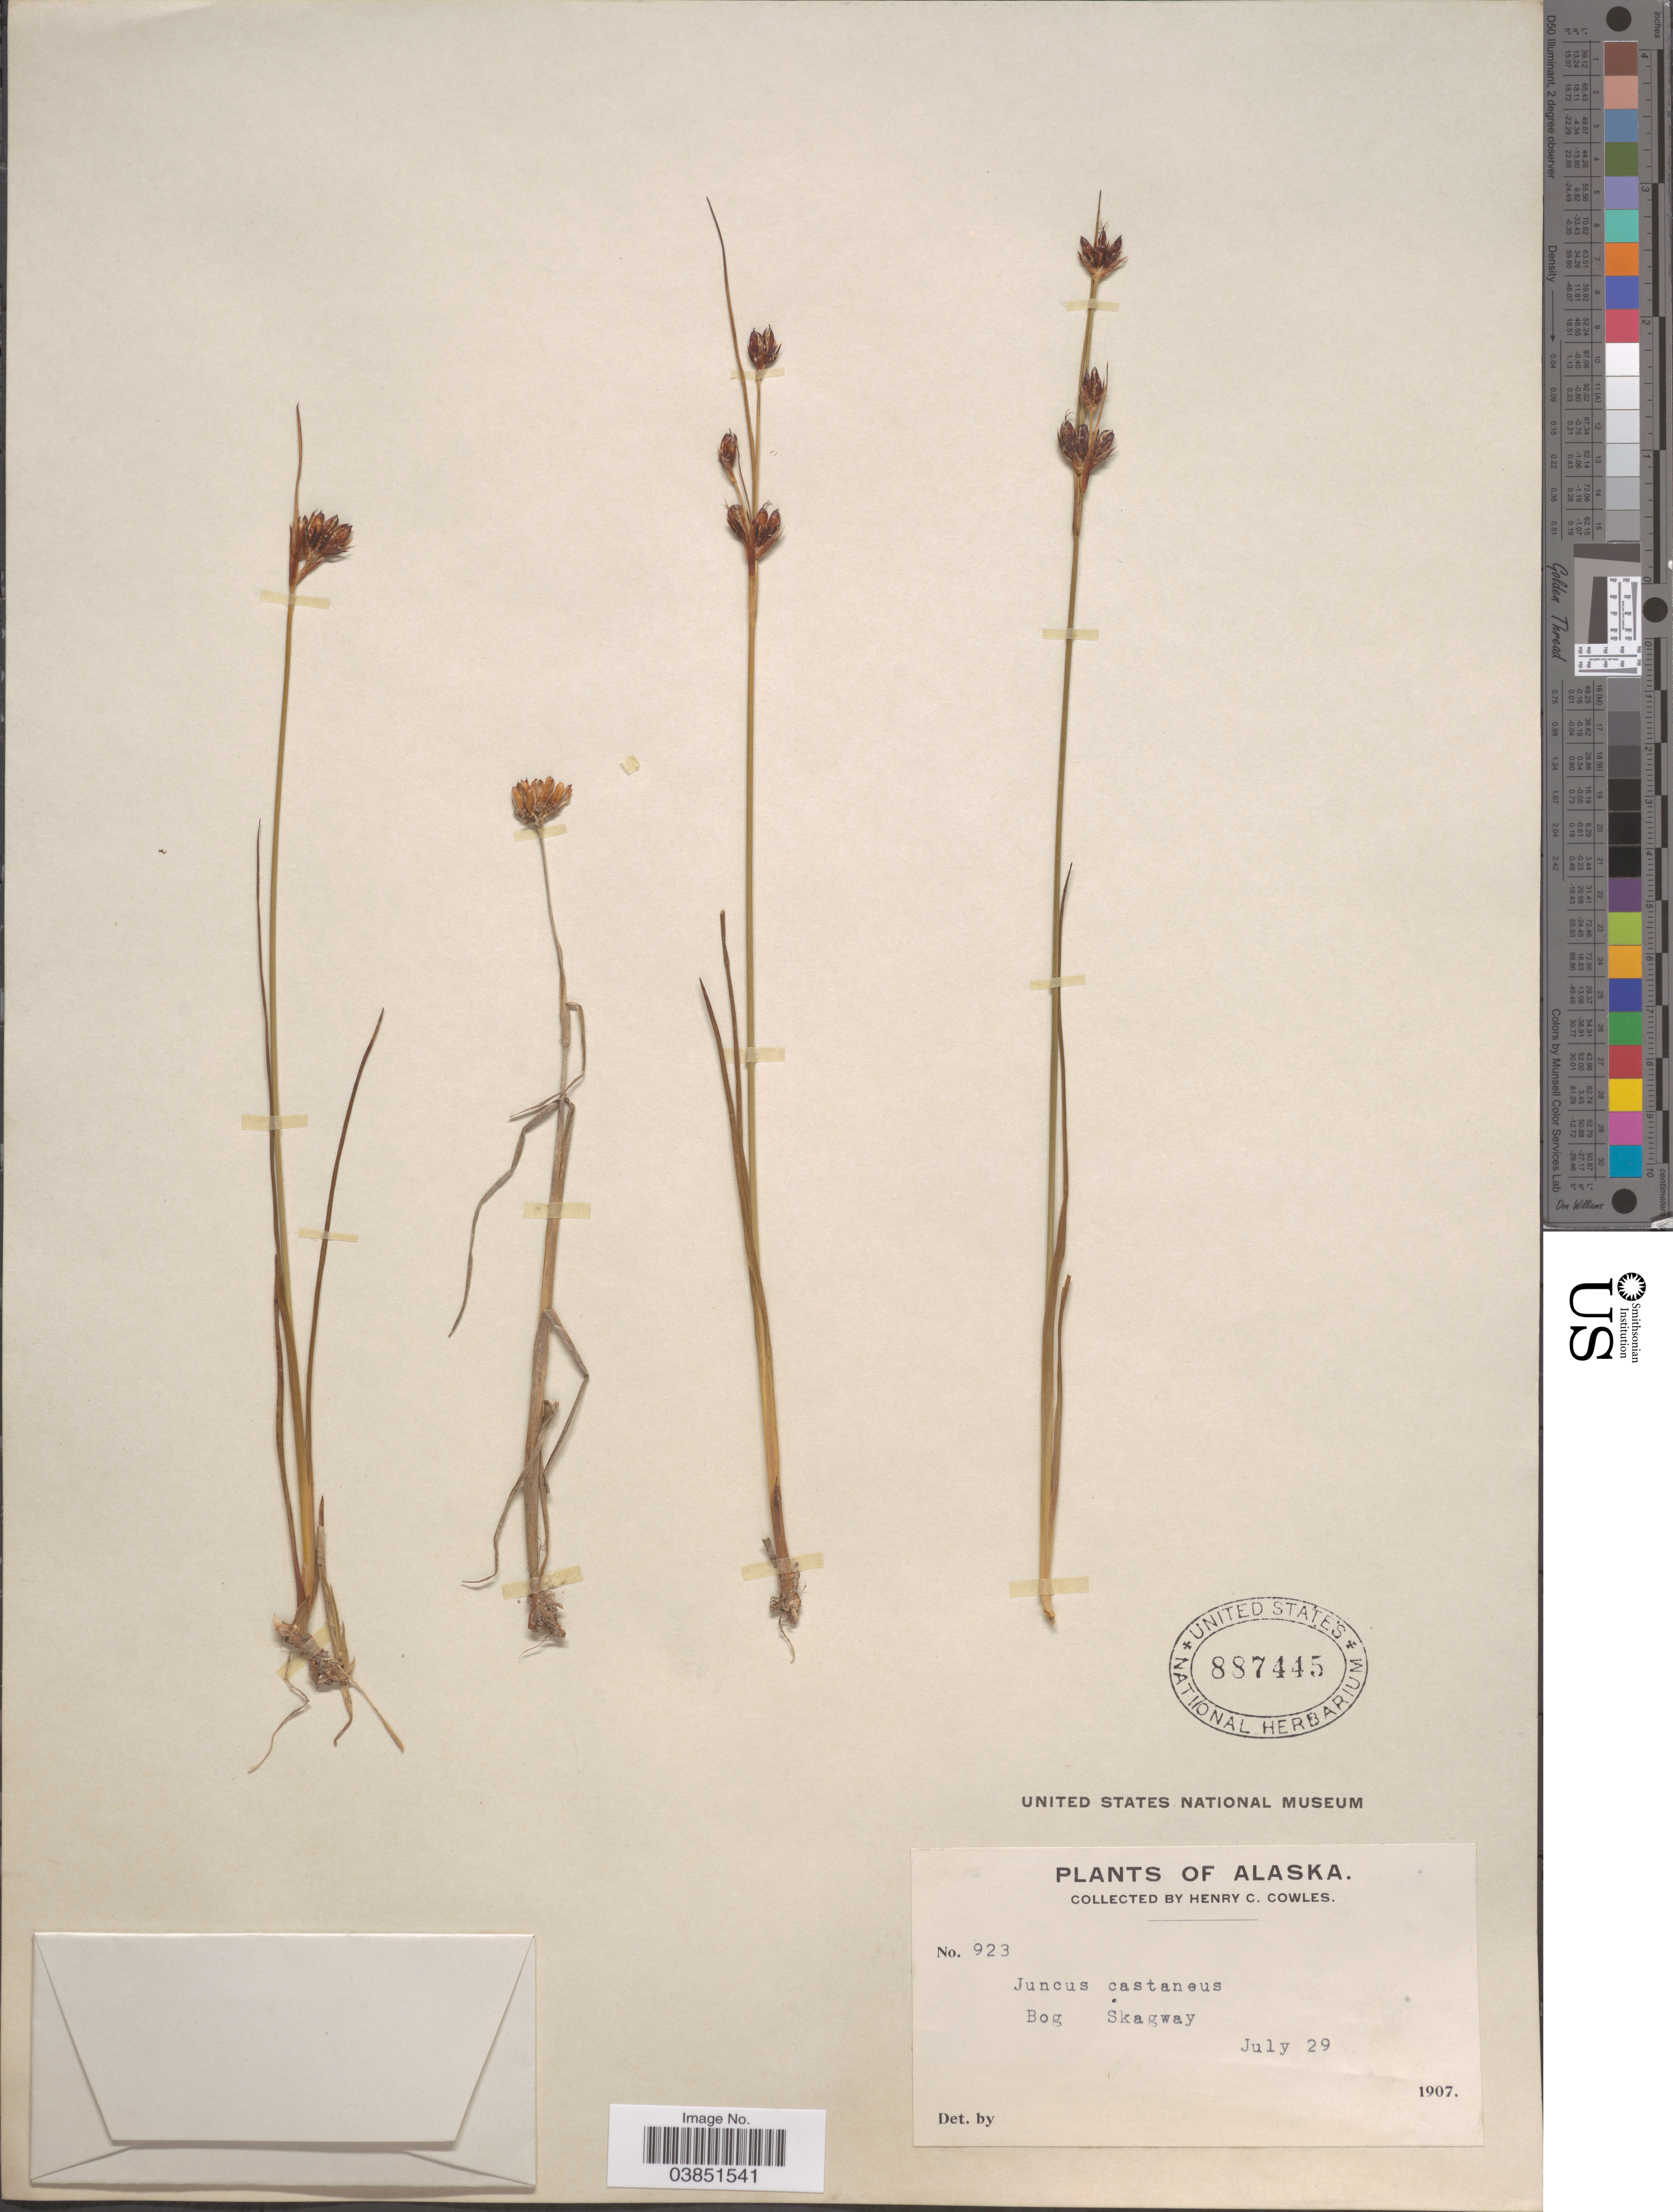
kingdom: Plantae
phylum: Tracheophyta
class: Liliopsida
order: Poales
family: Juncaceae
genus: Juncus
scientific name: Juncus castaneus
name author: Sm.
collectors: H. Cowles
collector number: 923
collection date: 1907-07-29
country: United States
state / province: Alaska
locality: Skagway.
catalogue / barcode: US 887445